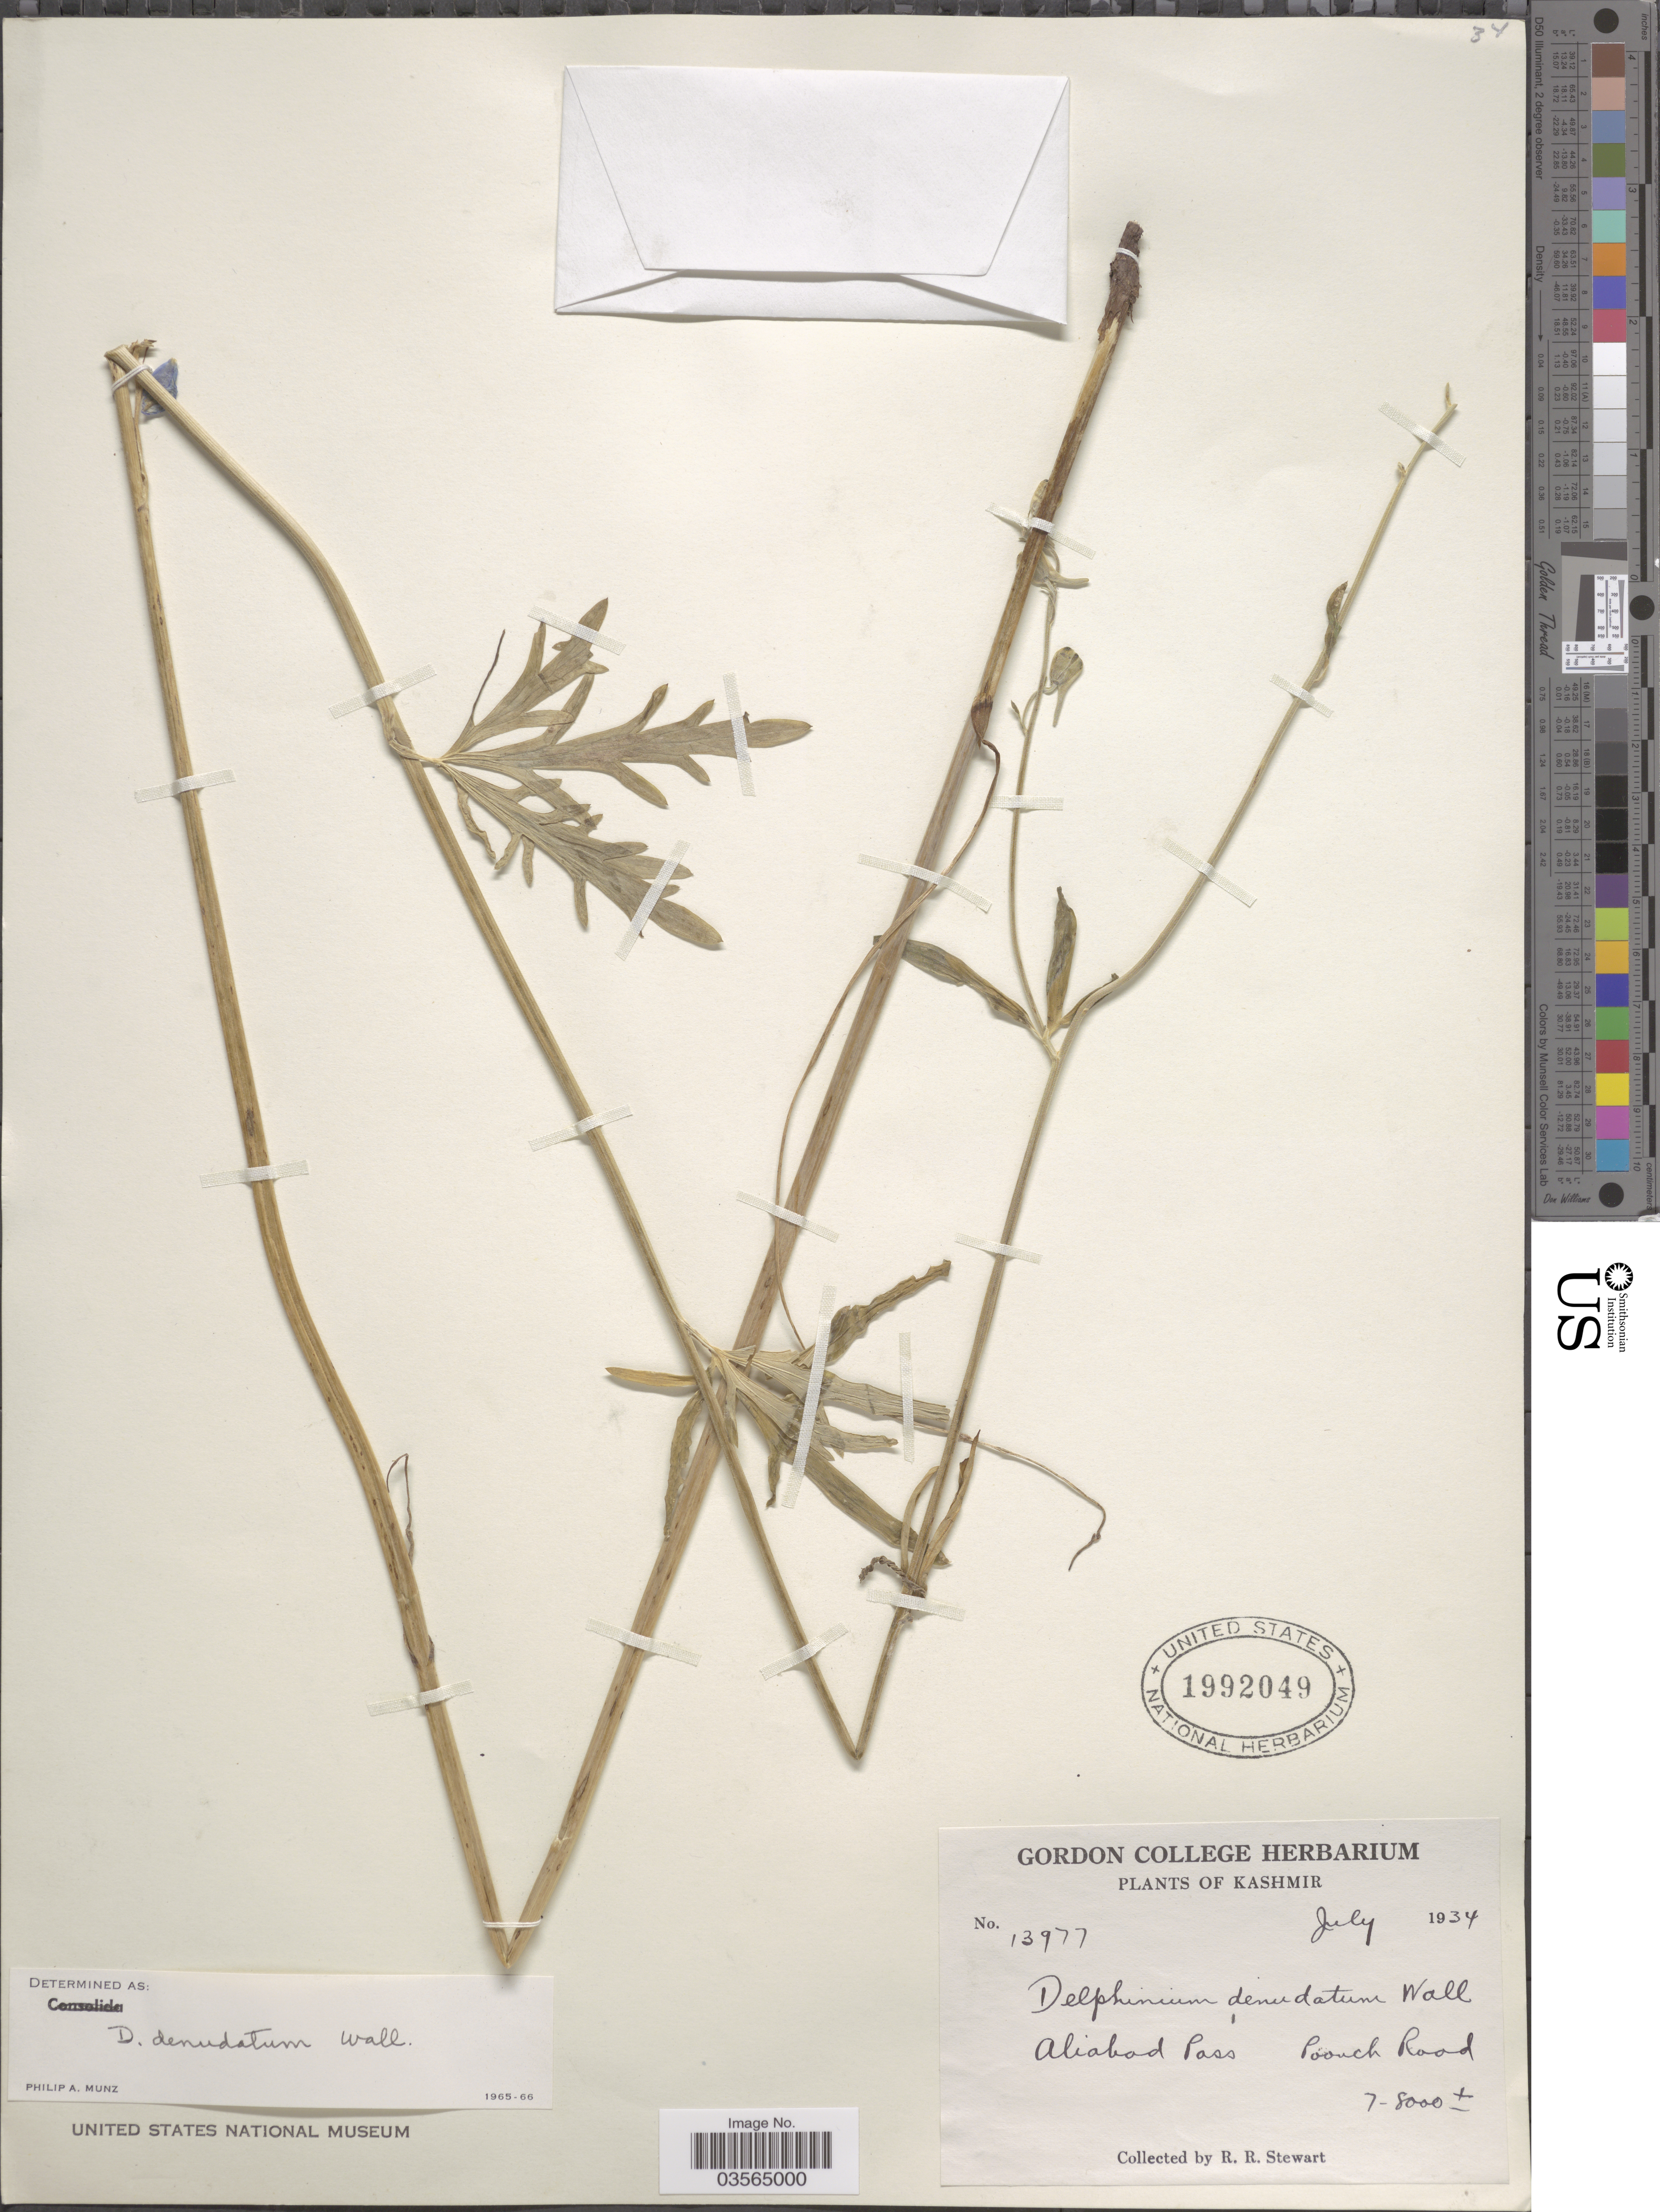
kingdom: Plantae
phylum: Tracheophyta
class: Magnoliopsida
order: Ranunculales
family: Ranunculaceae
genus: Delphinium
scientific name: Delphinium denudatum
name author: Wall. ex Hook. f. & Thomson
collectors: R. Stewart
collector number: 13977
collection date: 1934-07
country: India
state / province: Jammu and Kashmir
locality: Kashmir. Aliabad Pass. Poonch Road.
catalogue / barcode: US 1992049